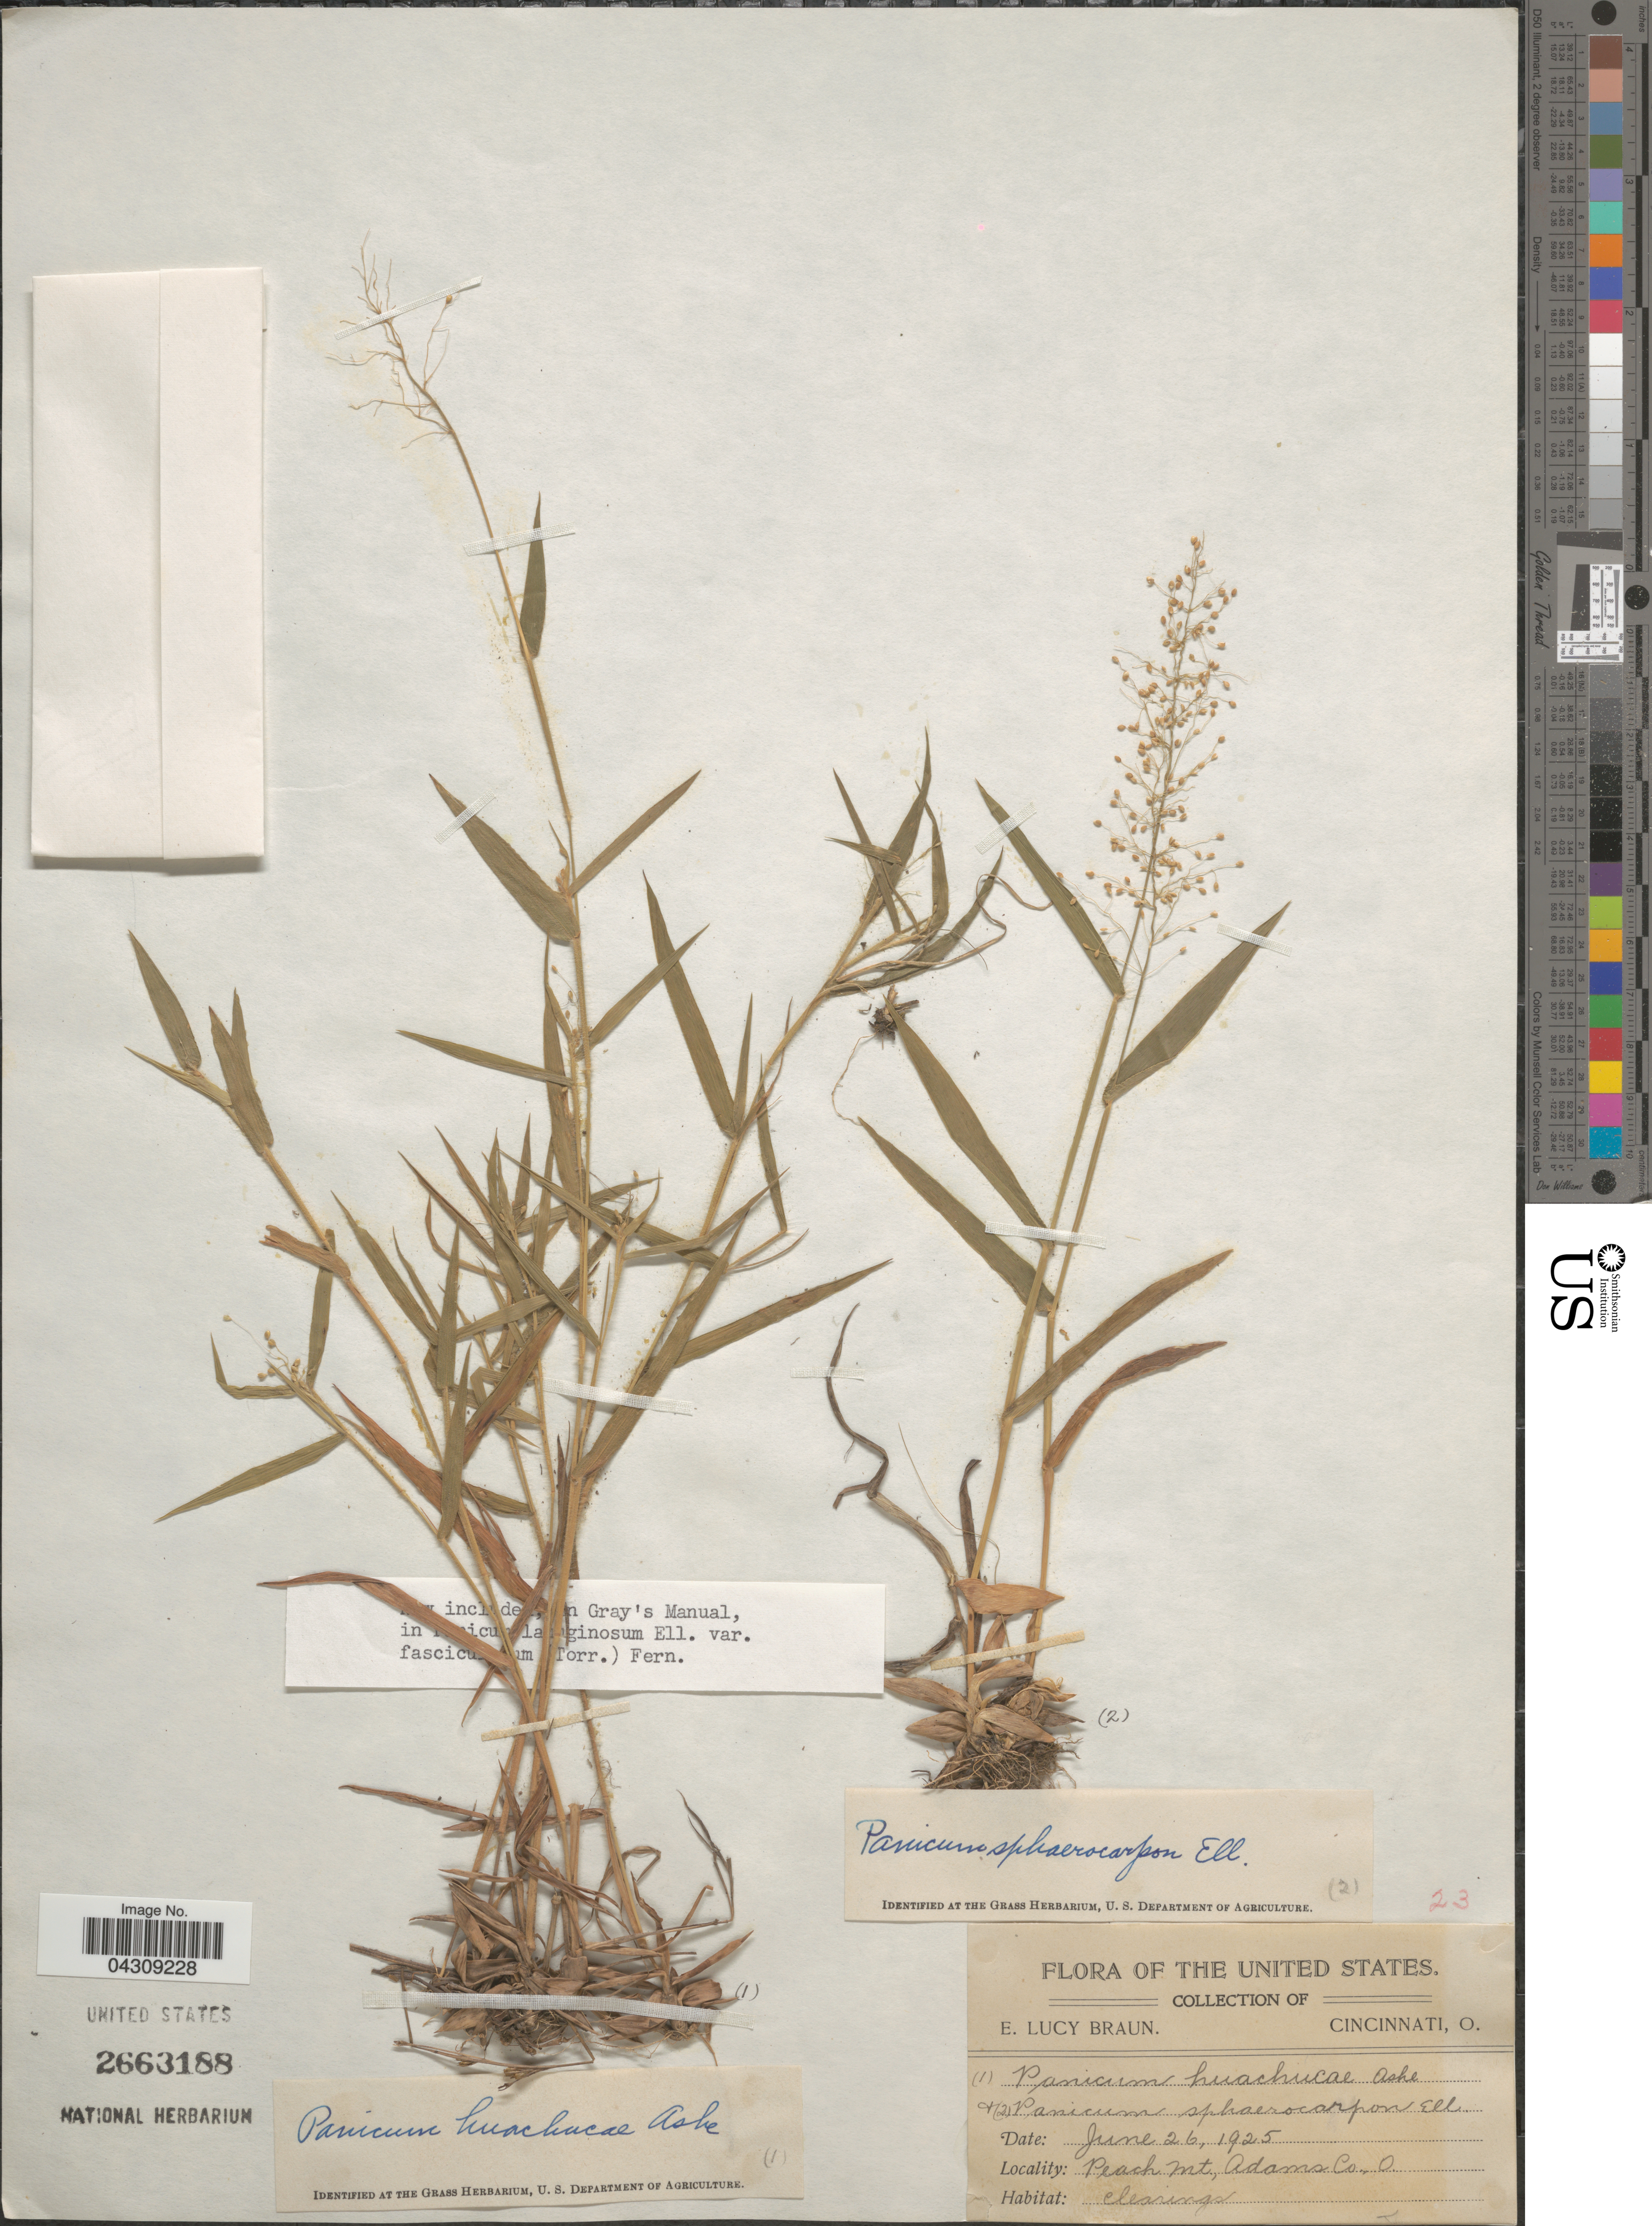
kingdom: Plantae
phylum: Tracheophyta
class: Liliopsida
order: Poales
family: Poaceae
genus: Dichanthelium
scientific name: Dichanthelium acuminatum var. acuminatum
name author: (Sw.) Gould & C.A. Clark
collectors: E. L. Braun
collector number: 23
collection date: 1925-06-26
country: United States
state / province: Ohio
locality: Peach mt., Adams Co.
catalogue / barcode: US 2663188